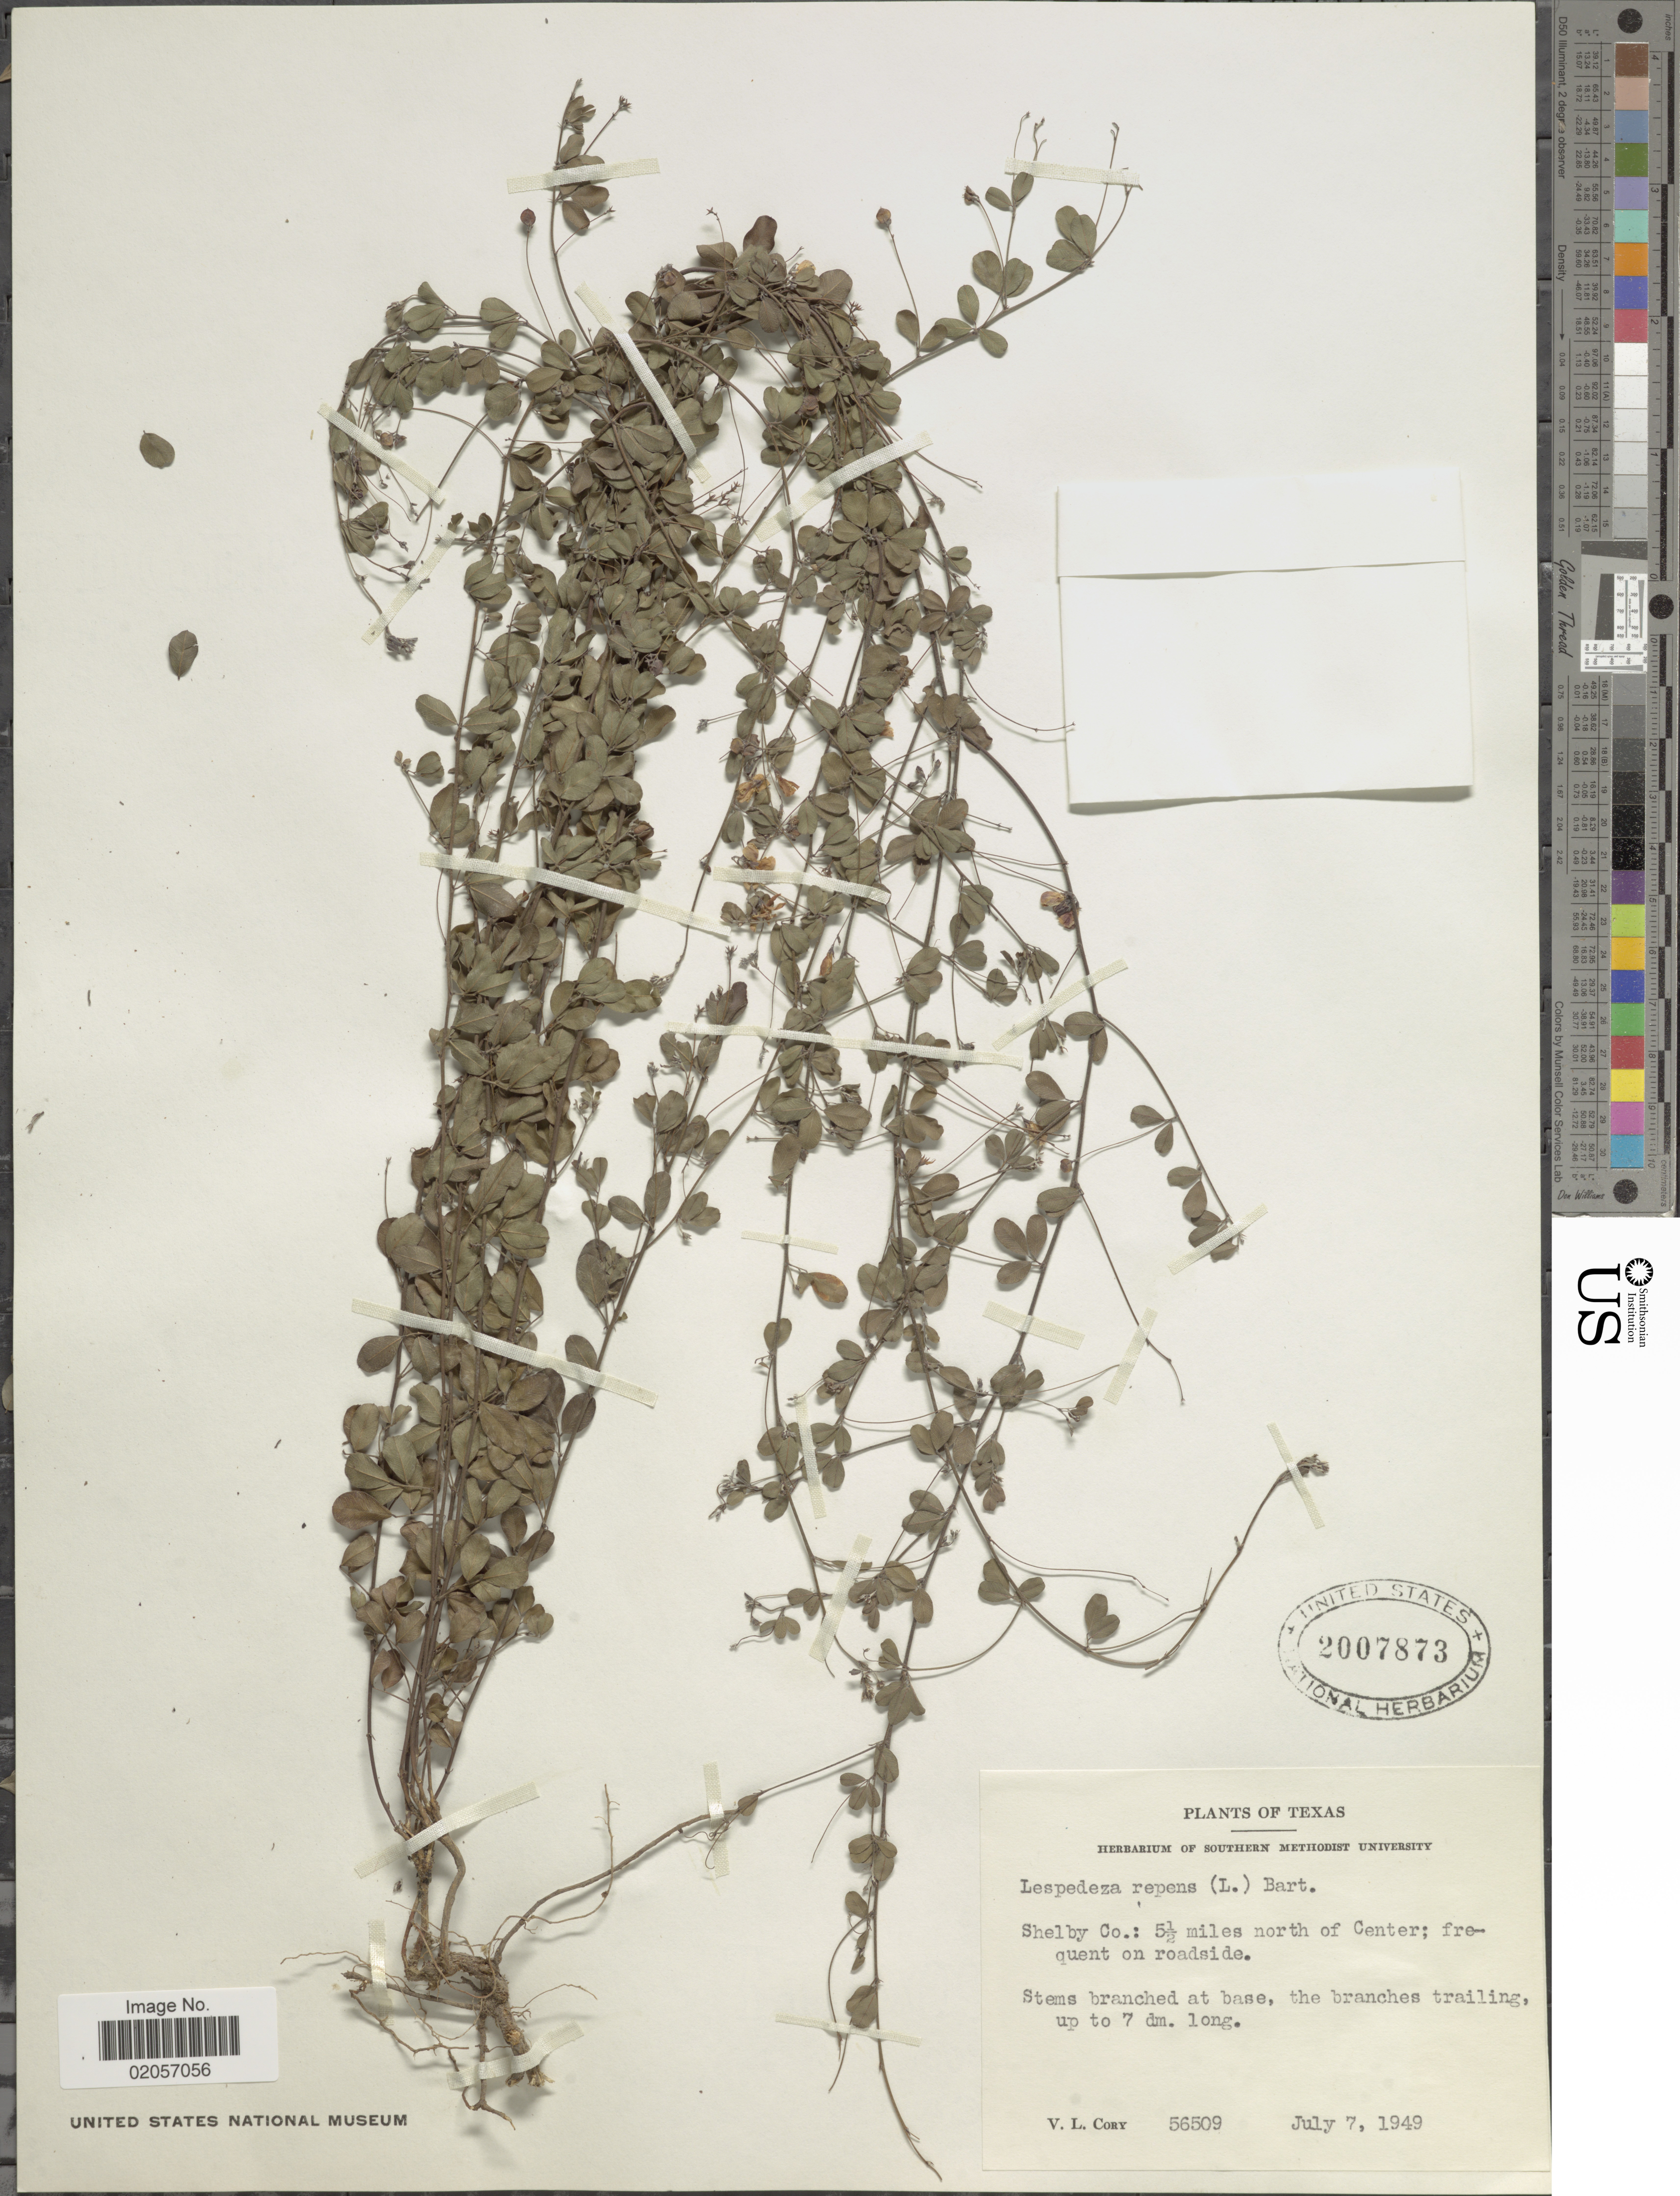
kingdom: Plantae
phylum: Tracheophyta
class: Magnoliopsida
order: Fabales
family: Fabaceae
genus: Lespedeza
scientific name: Lespedeza repens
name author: (L.) W.P.C. Barton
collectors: V. Cory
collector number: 56509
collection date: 1949-07-07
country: United States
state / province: Texas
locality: Shelby Co.: 5½ miles north of Center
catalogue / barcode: US 2007873